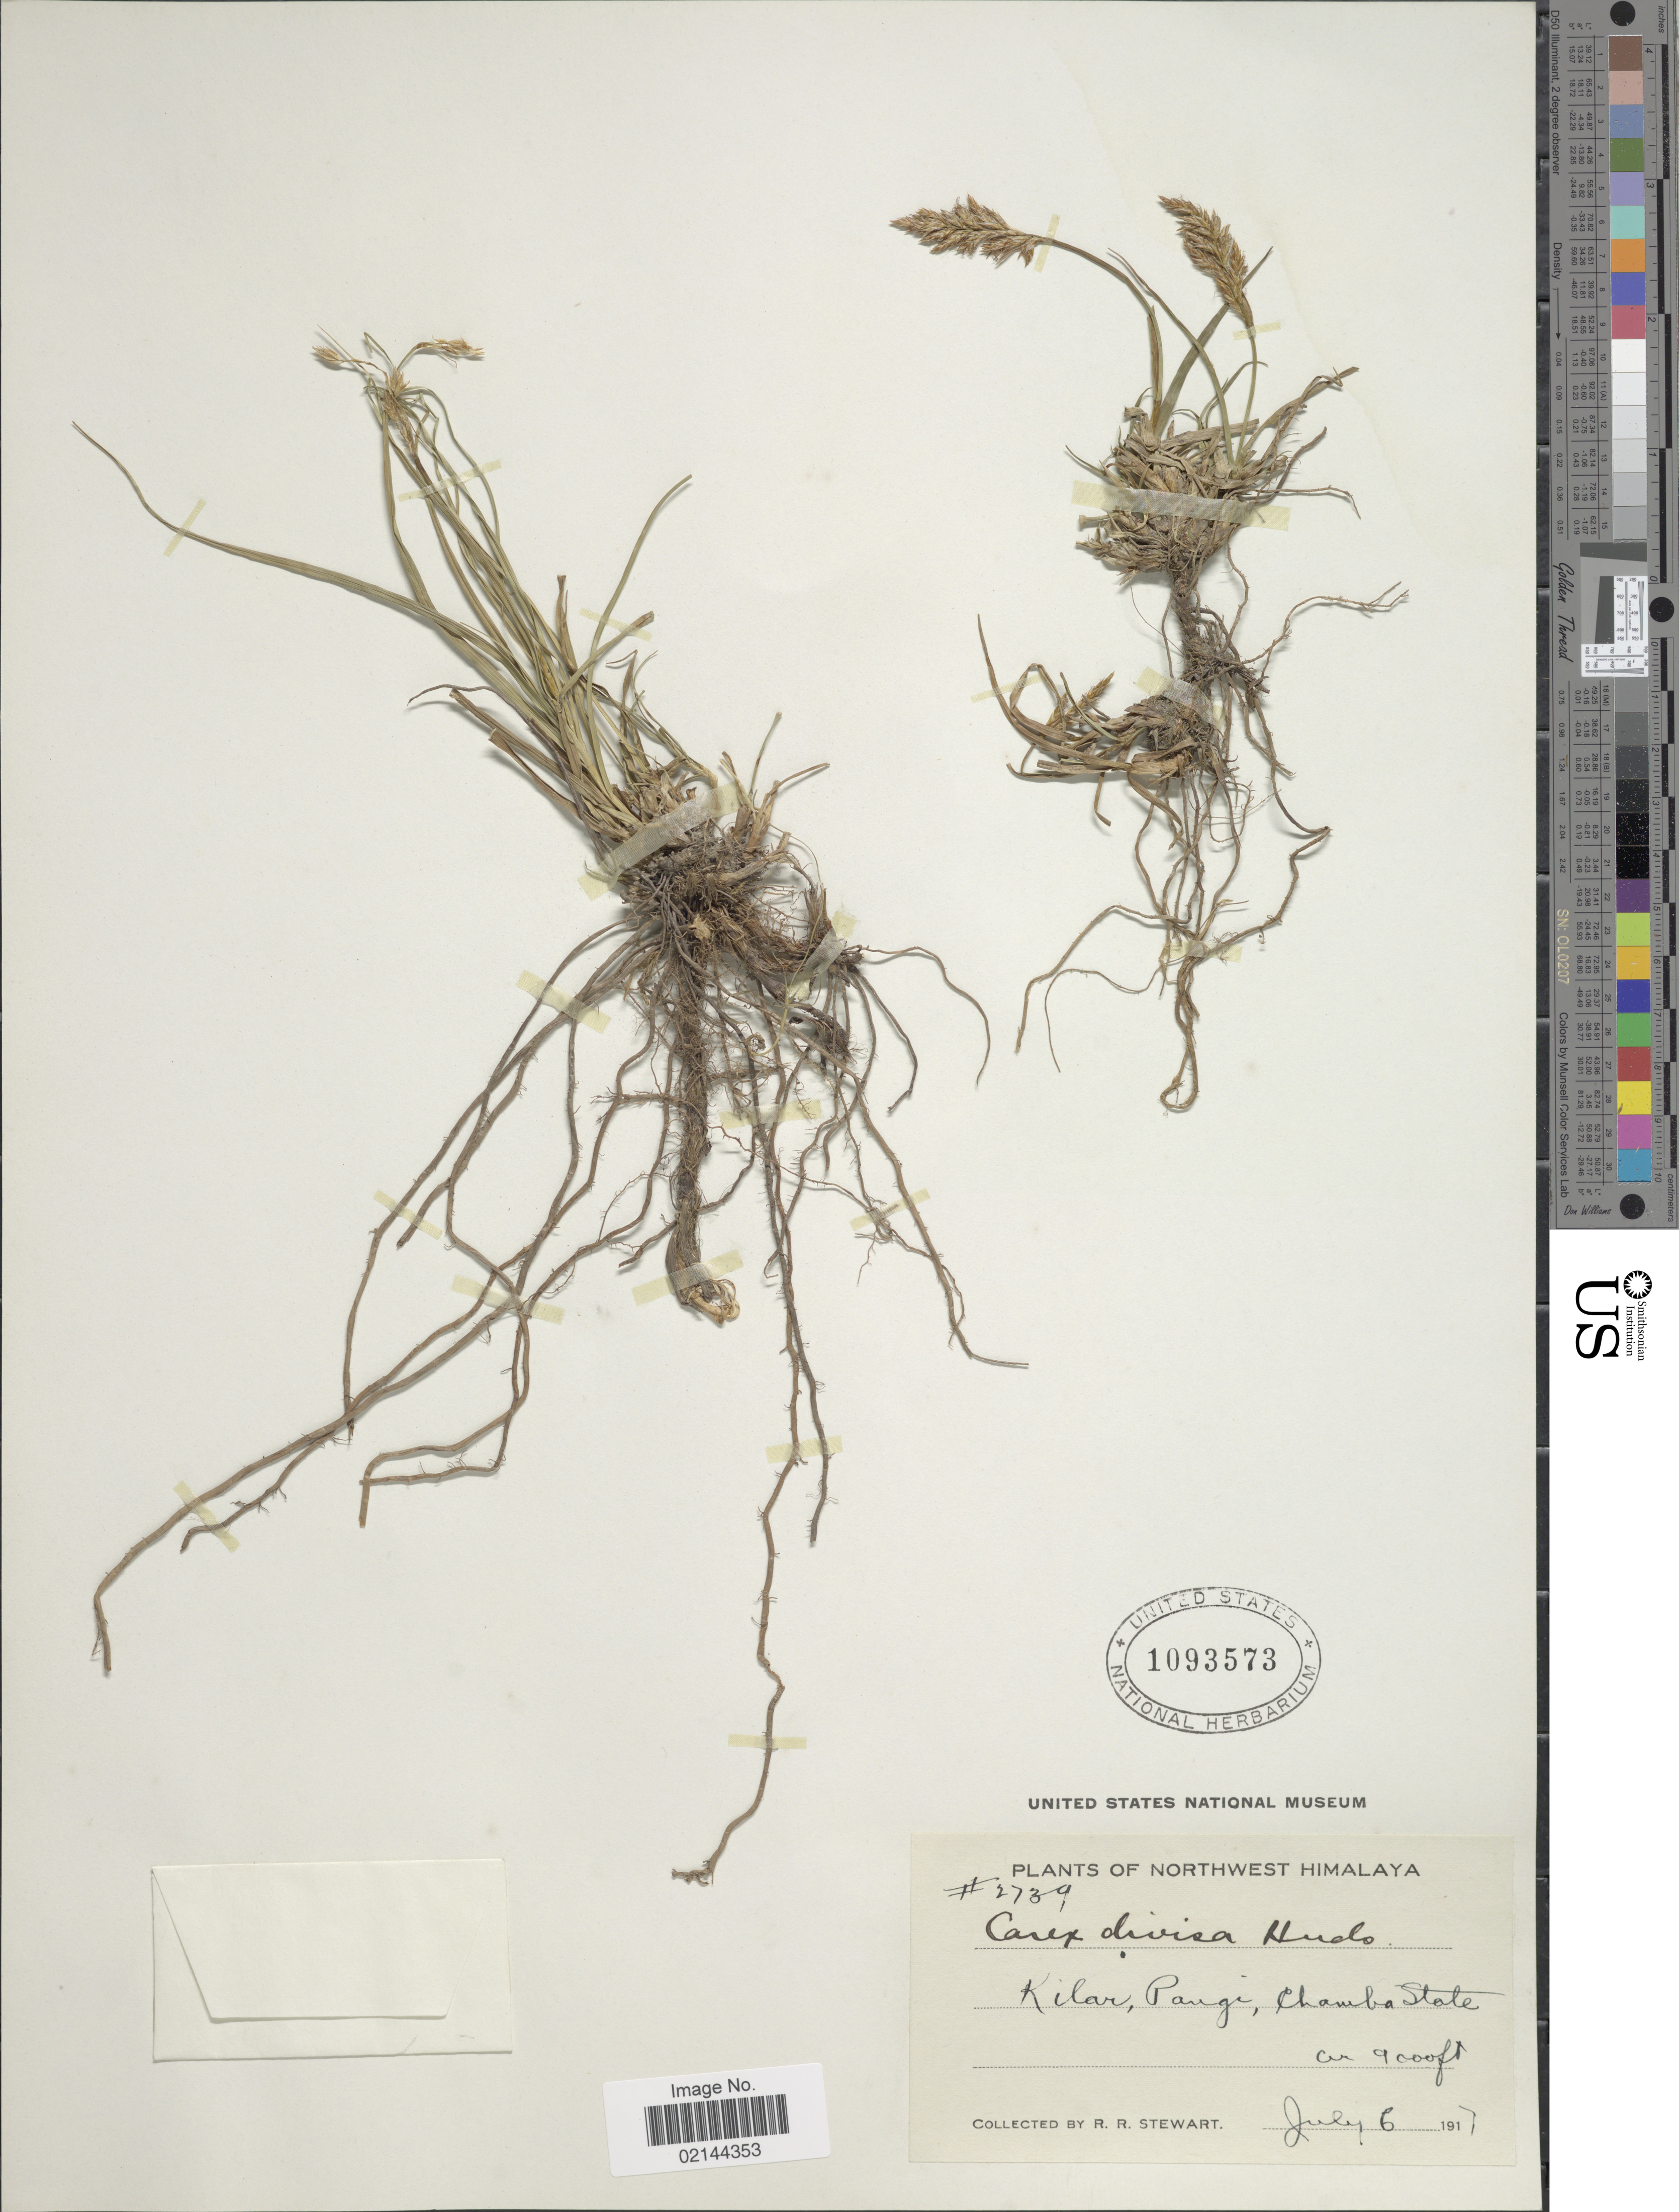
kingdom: Plantae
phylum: Tracheophyta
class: Liliopsida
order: Poales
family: Cyperaceae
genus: Carex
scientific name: Carex divisa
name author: Huds.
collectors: R. R. Stewart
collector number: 2739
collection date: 1917-07-06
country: India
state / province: Himachal Pradesh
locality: Northwest Himalaya. Kilar, Pangi, Chamba State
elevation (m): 2743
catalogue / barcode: US 1093573